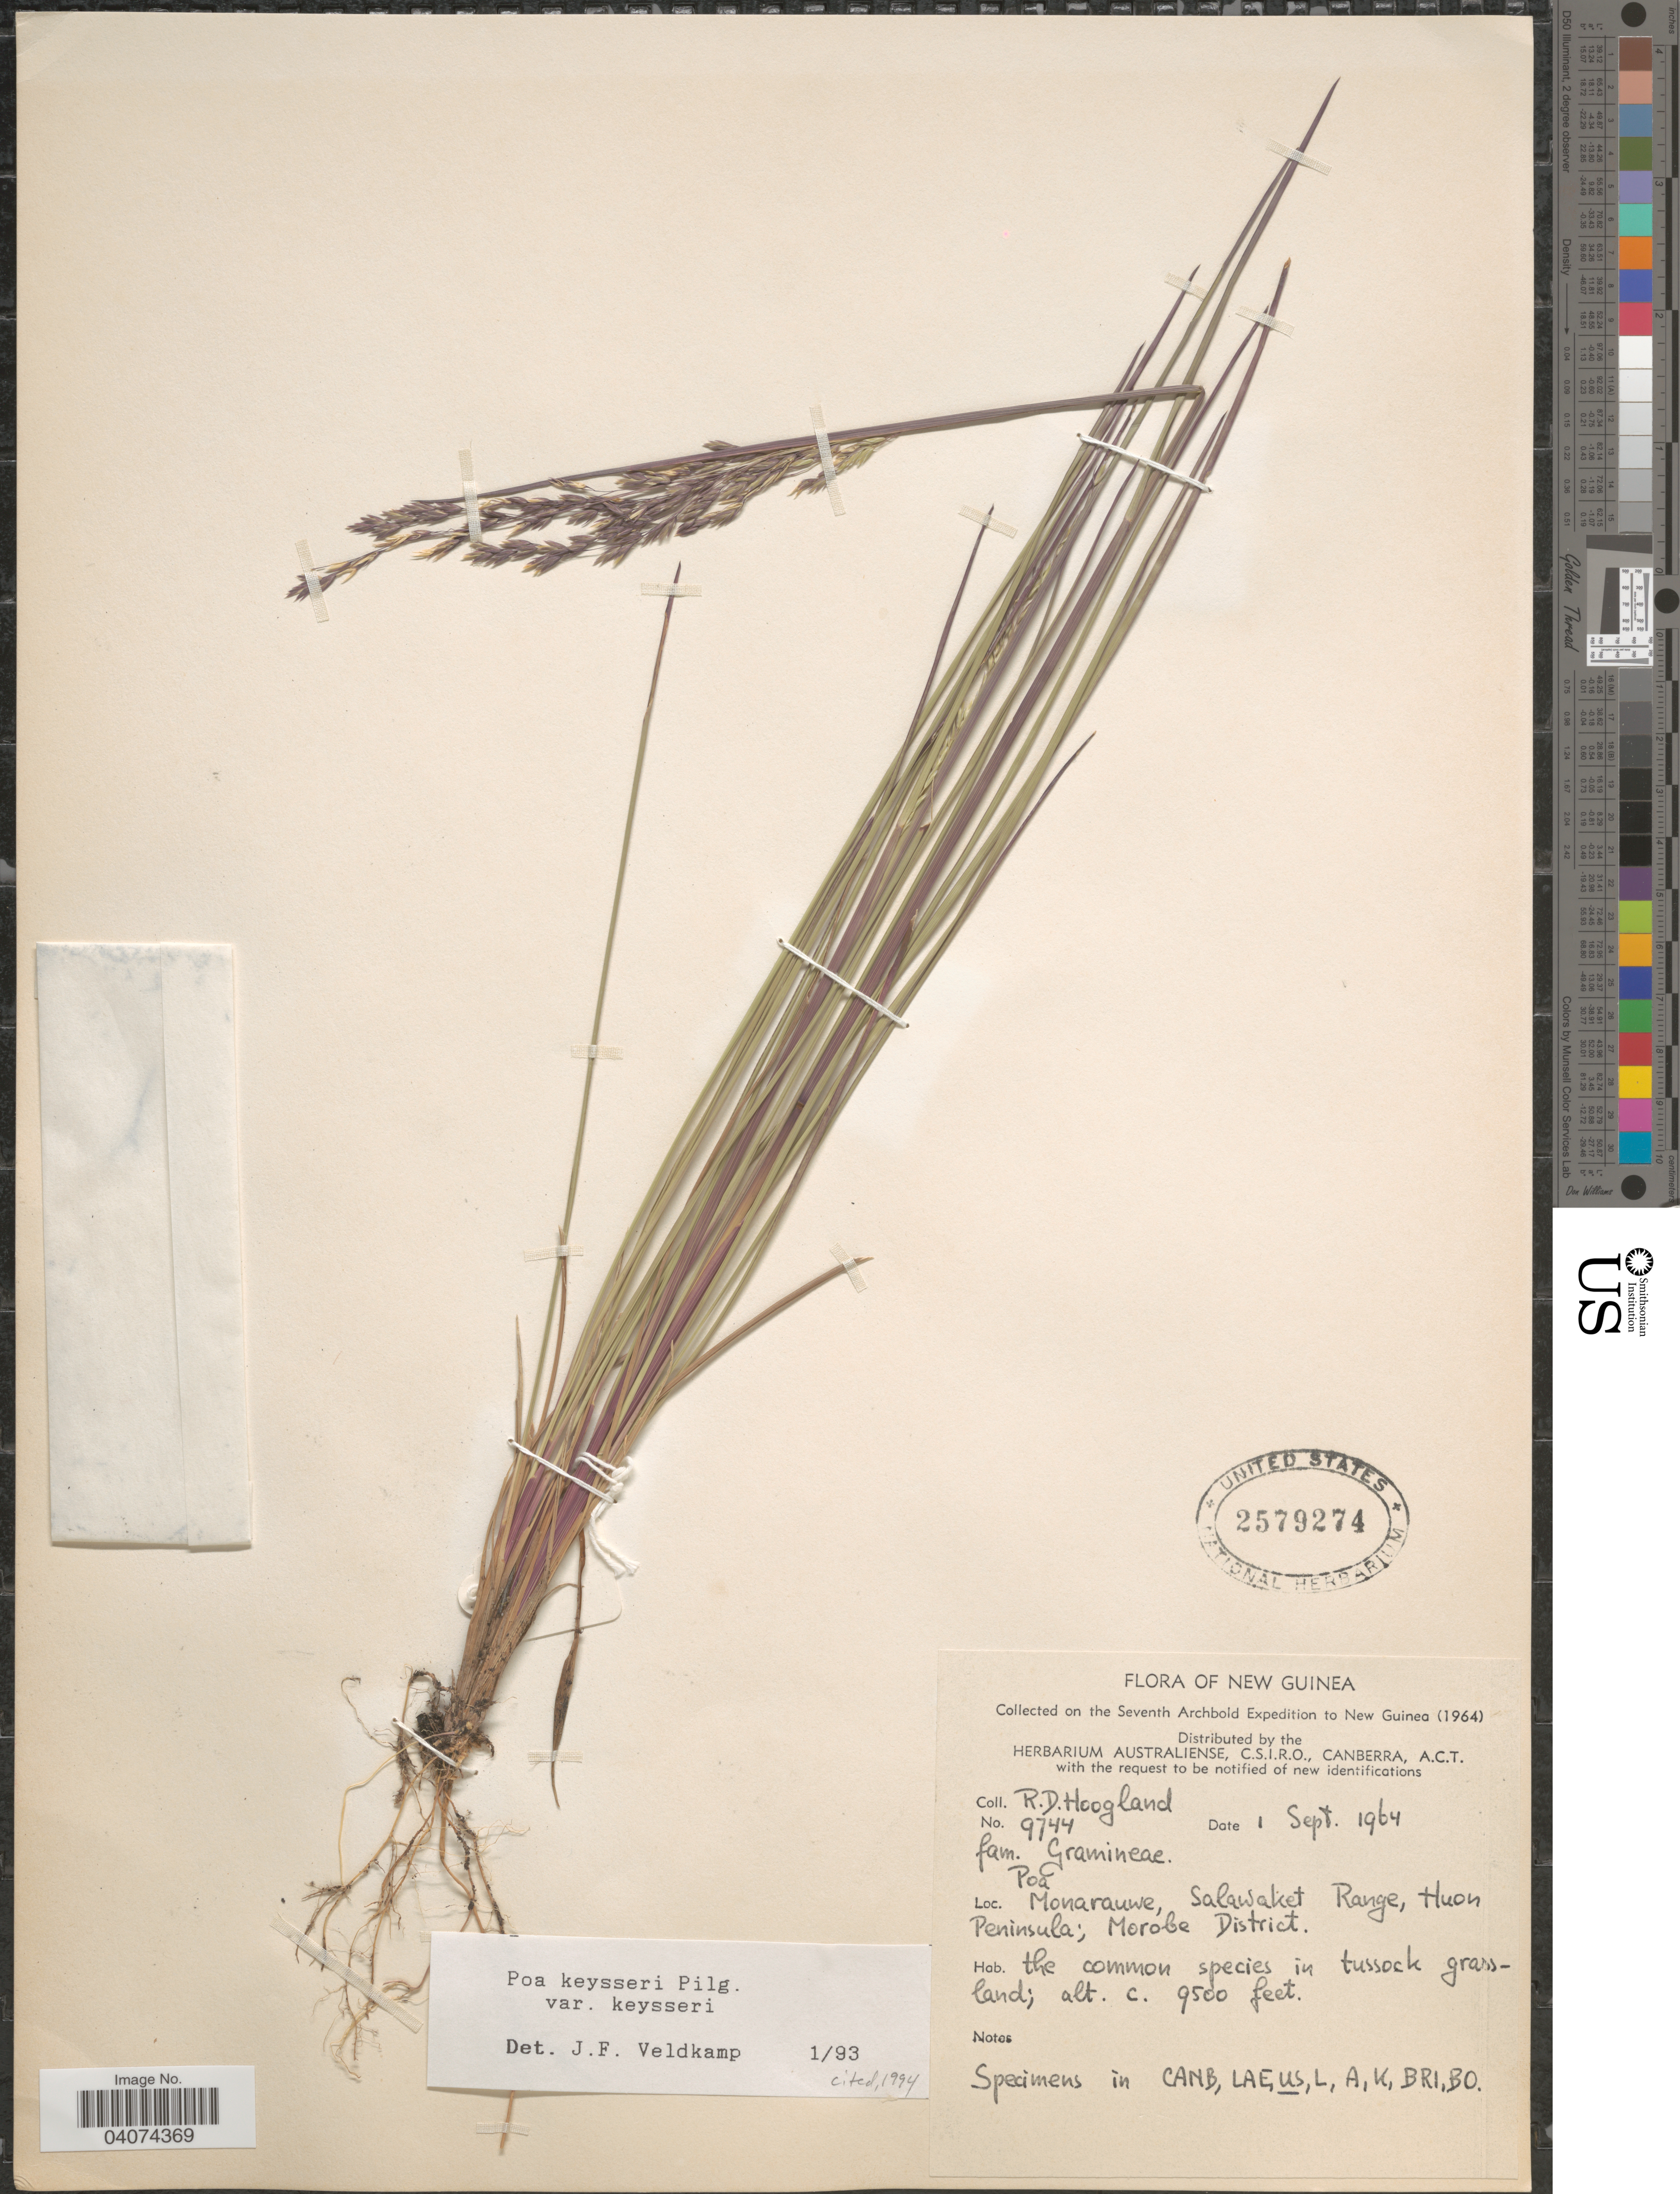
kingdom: Plantae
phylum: Tracheophyta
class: Liliopsida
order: Poales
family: Poaceae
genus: Poa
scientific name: Poa keysseri subsp. keysseri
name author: Pilg.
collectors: R. D. Hoogland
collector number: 9744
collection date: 1964-09-01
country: Papua New Guinea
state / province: Morobe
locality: New Guinea. The Seventh Archbold Expedition to New Guinea (1964). Monarauwe, Salawaket Range, Huon Peninsula, Morobe District.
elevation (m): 2896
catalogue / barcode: US 2579274